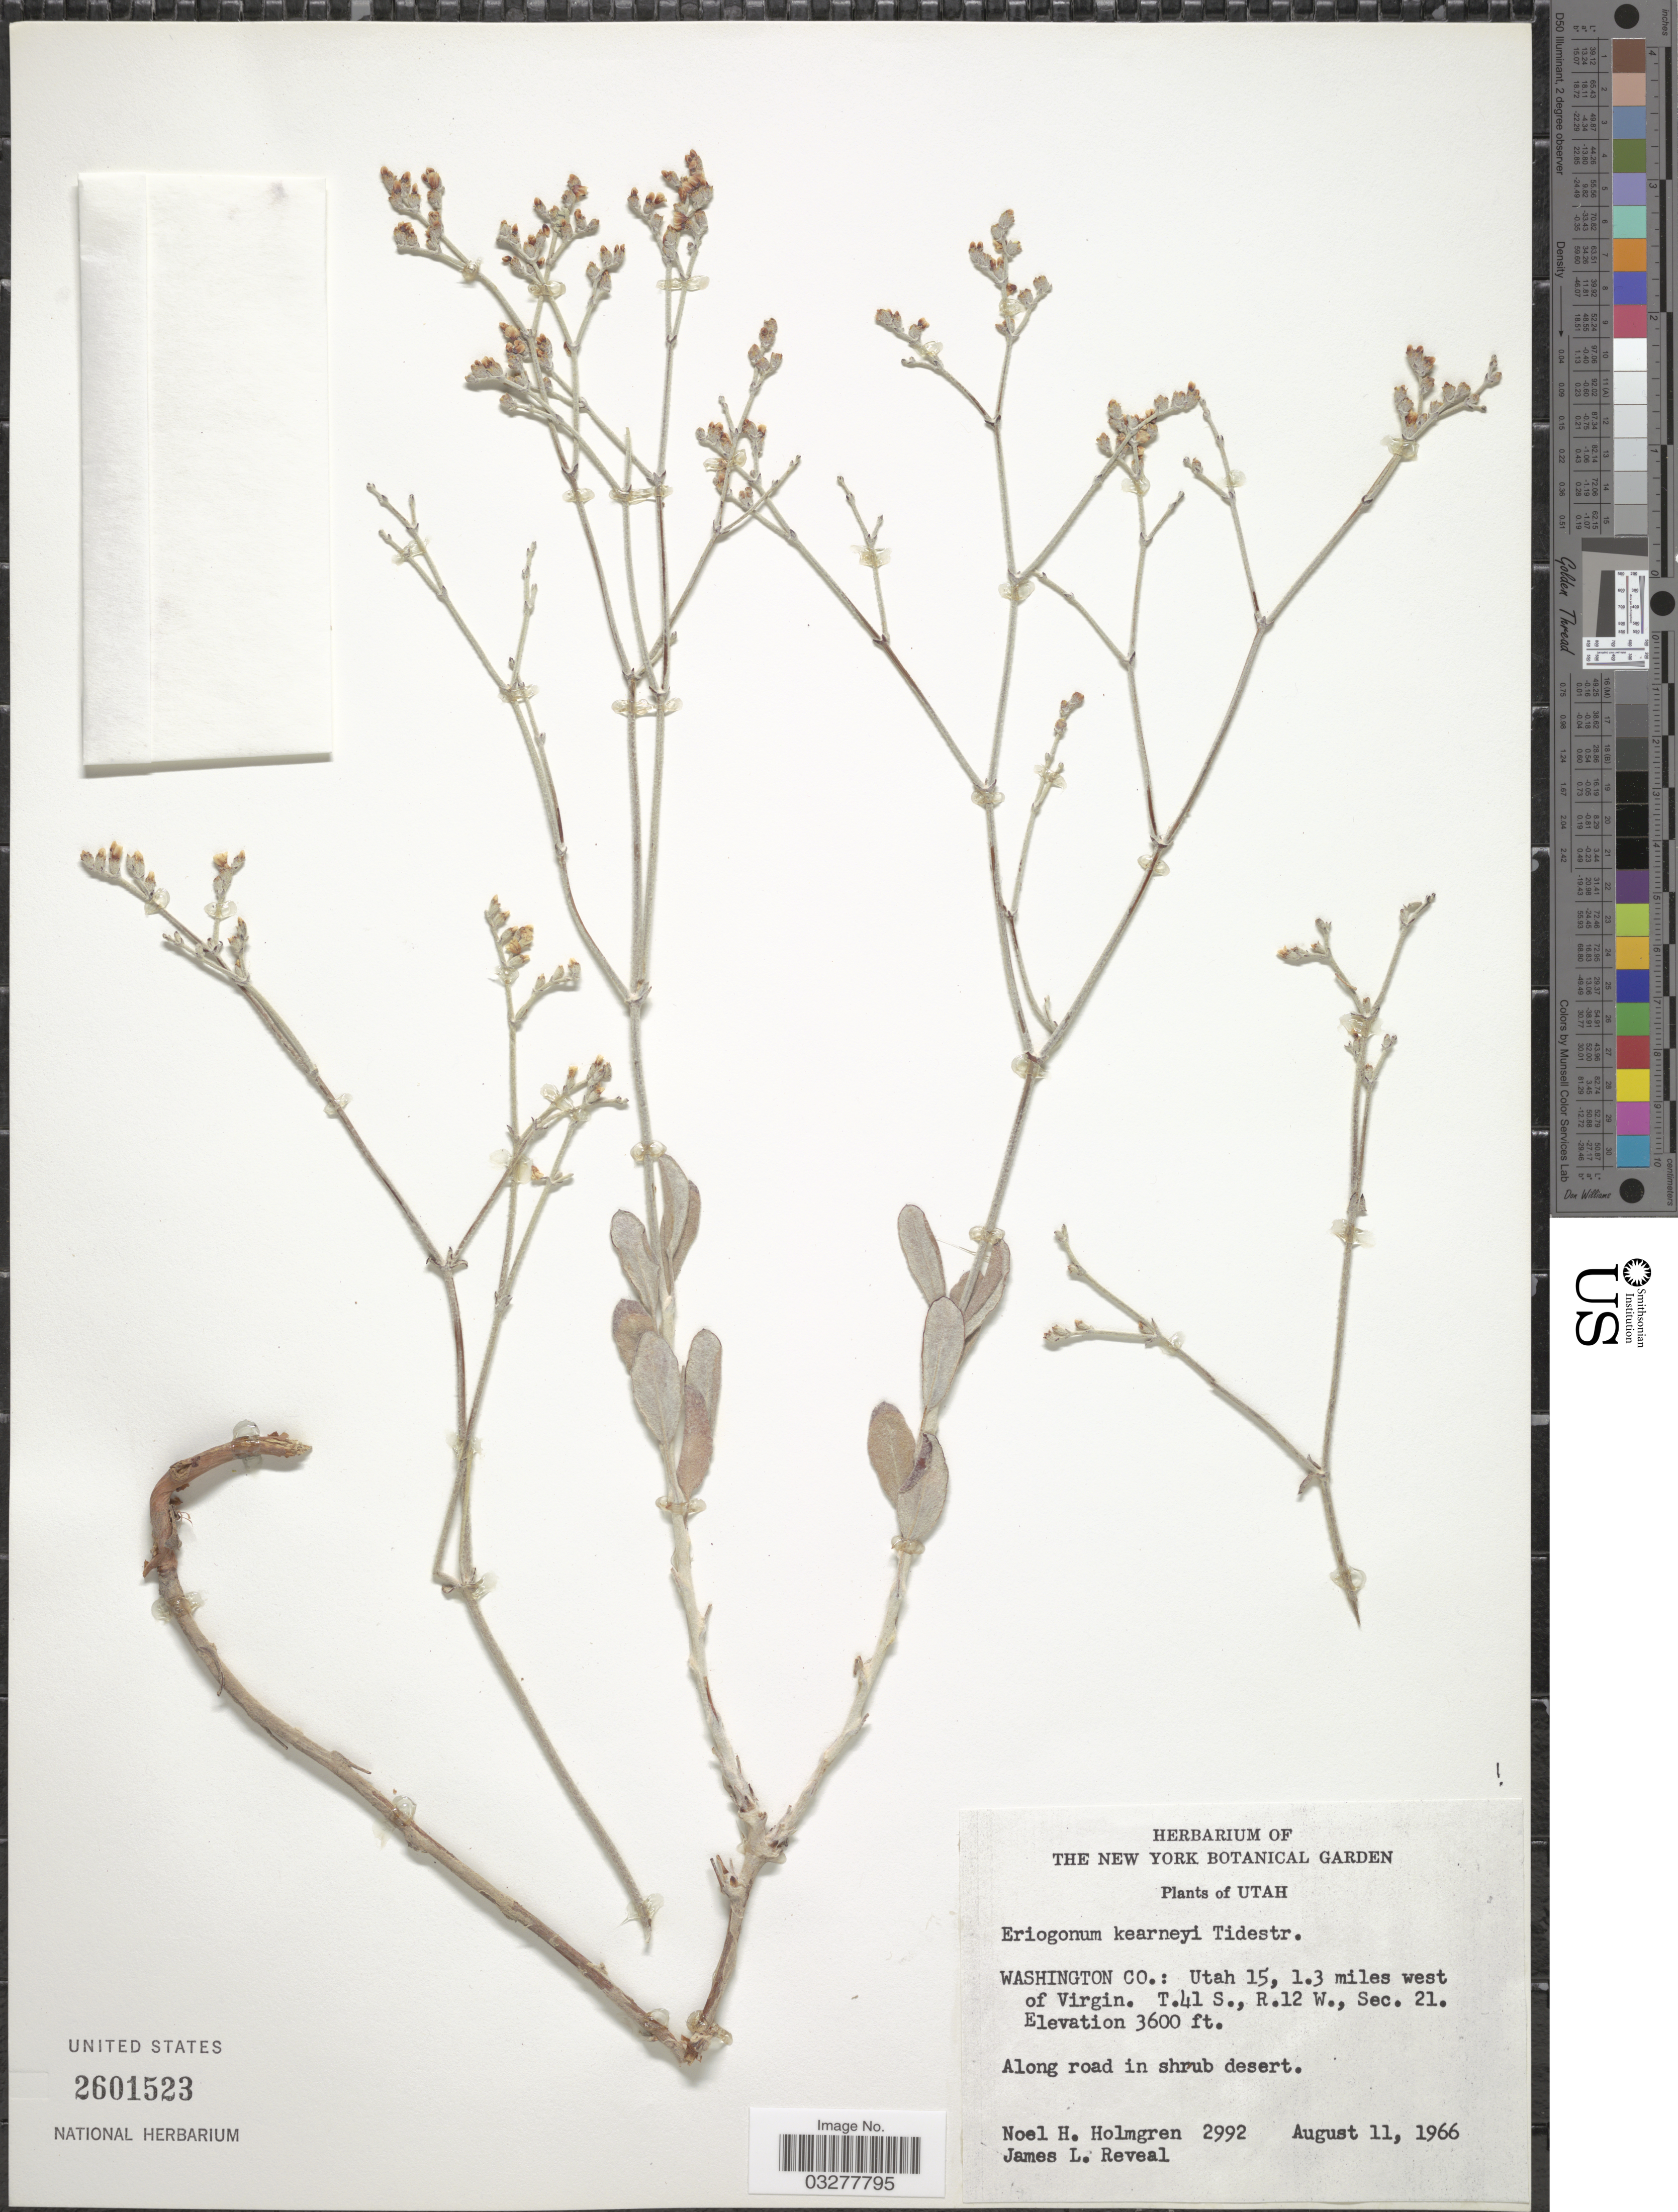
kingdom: Plantae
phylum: Tracheophyta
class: Magnoliopsida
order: Caryophyllales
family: Polygonaceae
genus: Eriogonum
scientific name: Eriogonum kearneyi var. kearneyi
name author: Tidestr.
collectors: N. H. Holmgren & J. L. Reveal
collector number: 2992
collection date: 1966-08-11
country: United States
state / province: Utah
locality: Washington Co.: Utah 15, 1.3 miles west of Virgin. T.41S, R.12W, Sec.21.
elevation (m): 1097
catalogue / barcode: US 2601523